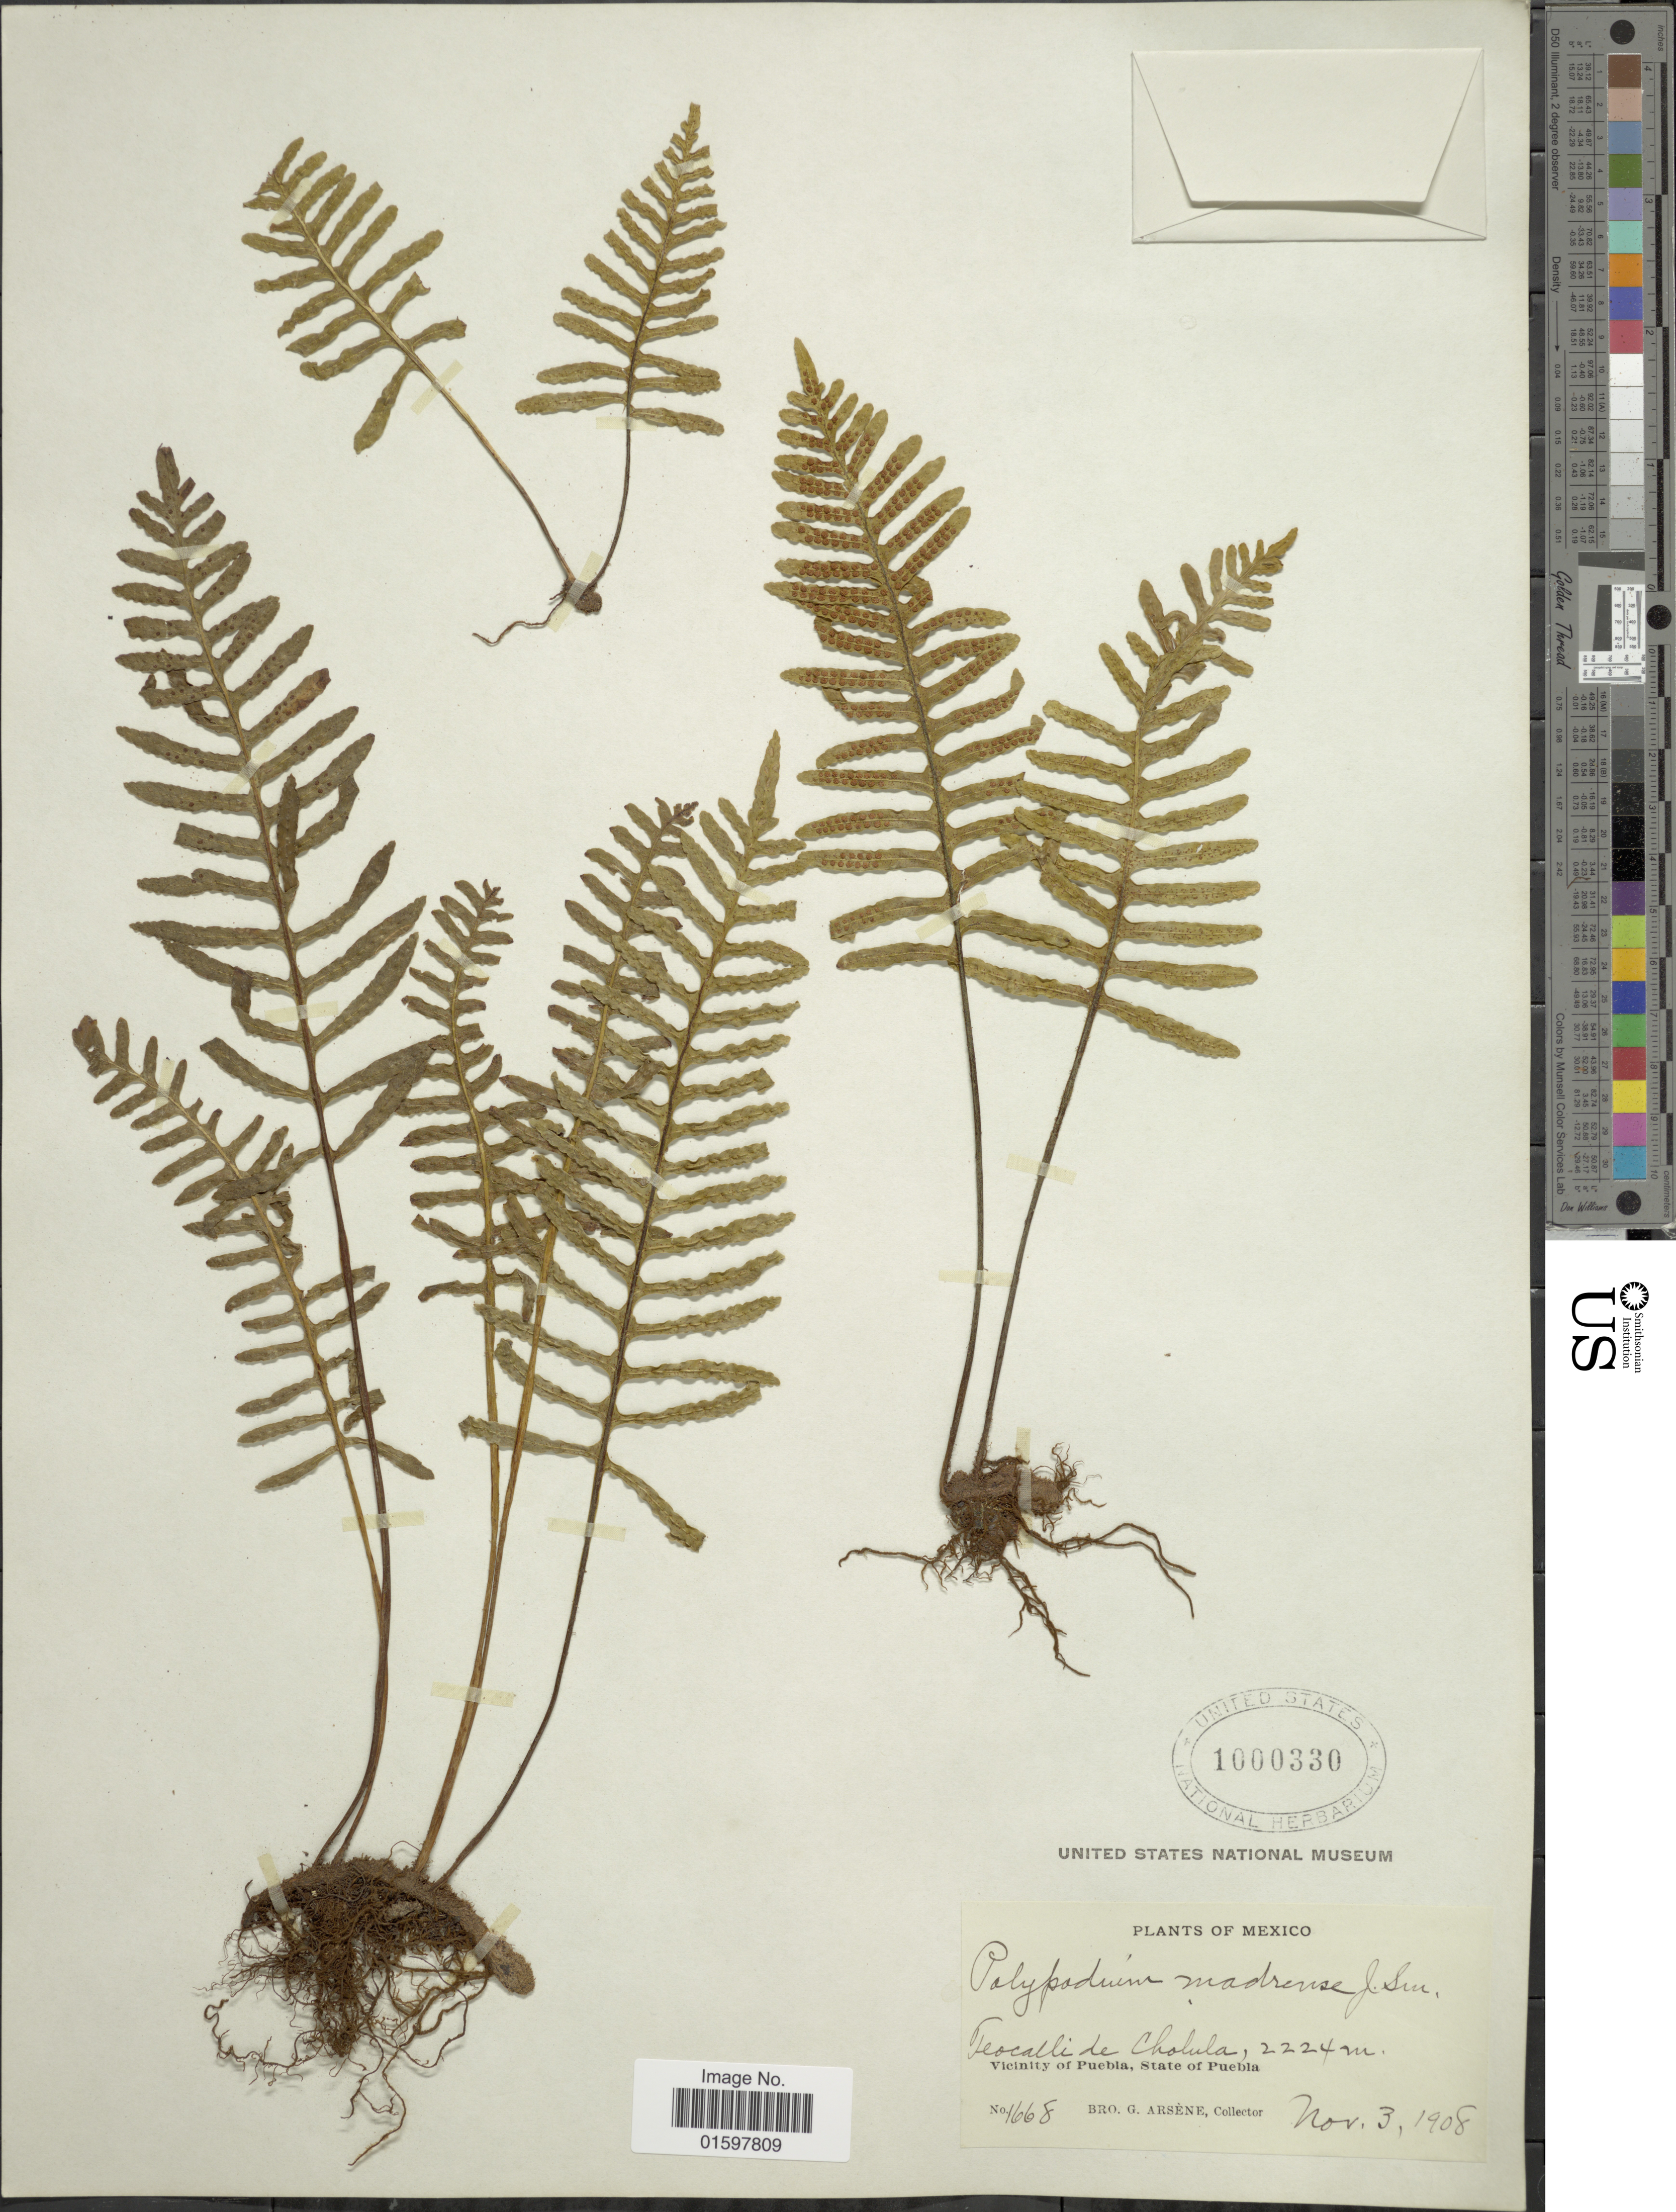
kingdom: Plantae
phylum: Tracheophyta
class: Polypodiopsida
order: Polypodiales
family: Polypodiaceae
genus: Pleopeltis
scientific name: Pleopeltis madrense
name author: (J. Sm.) A.R. Sm. & Tejero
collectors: Bro. G. Arsène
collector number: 1668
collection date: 1908-11-03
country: Mexico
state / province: Puebla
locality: Teocalli de Cholula, vicinity of Puebla.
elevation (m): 2224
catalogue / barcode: US 1000330